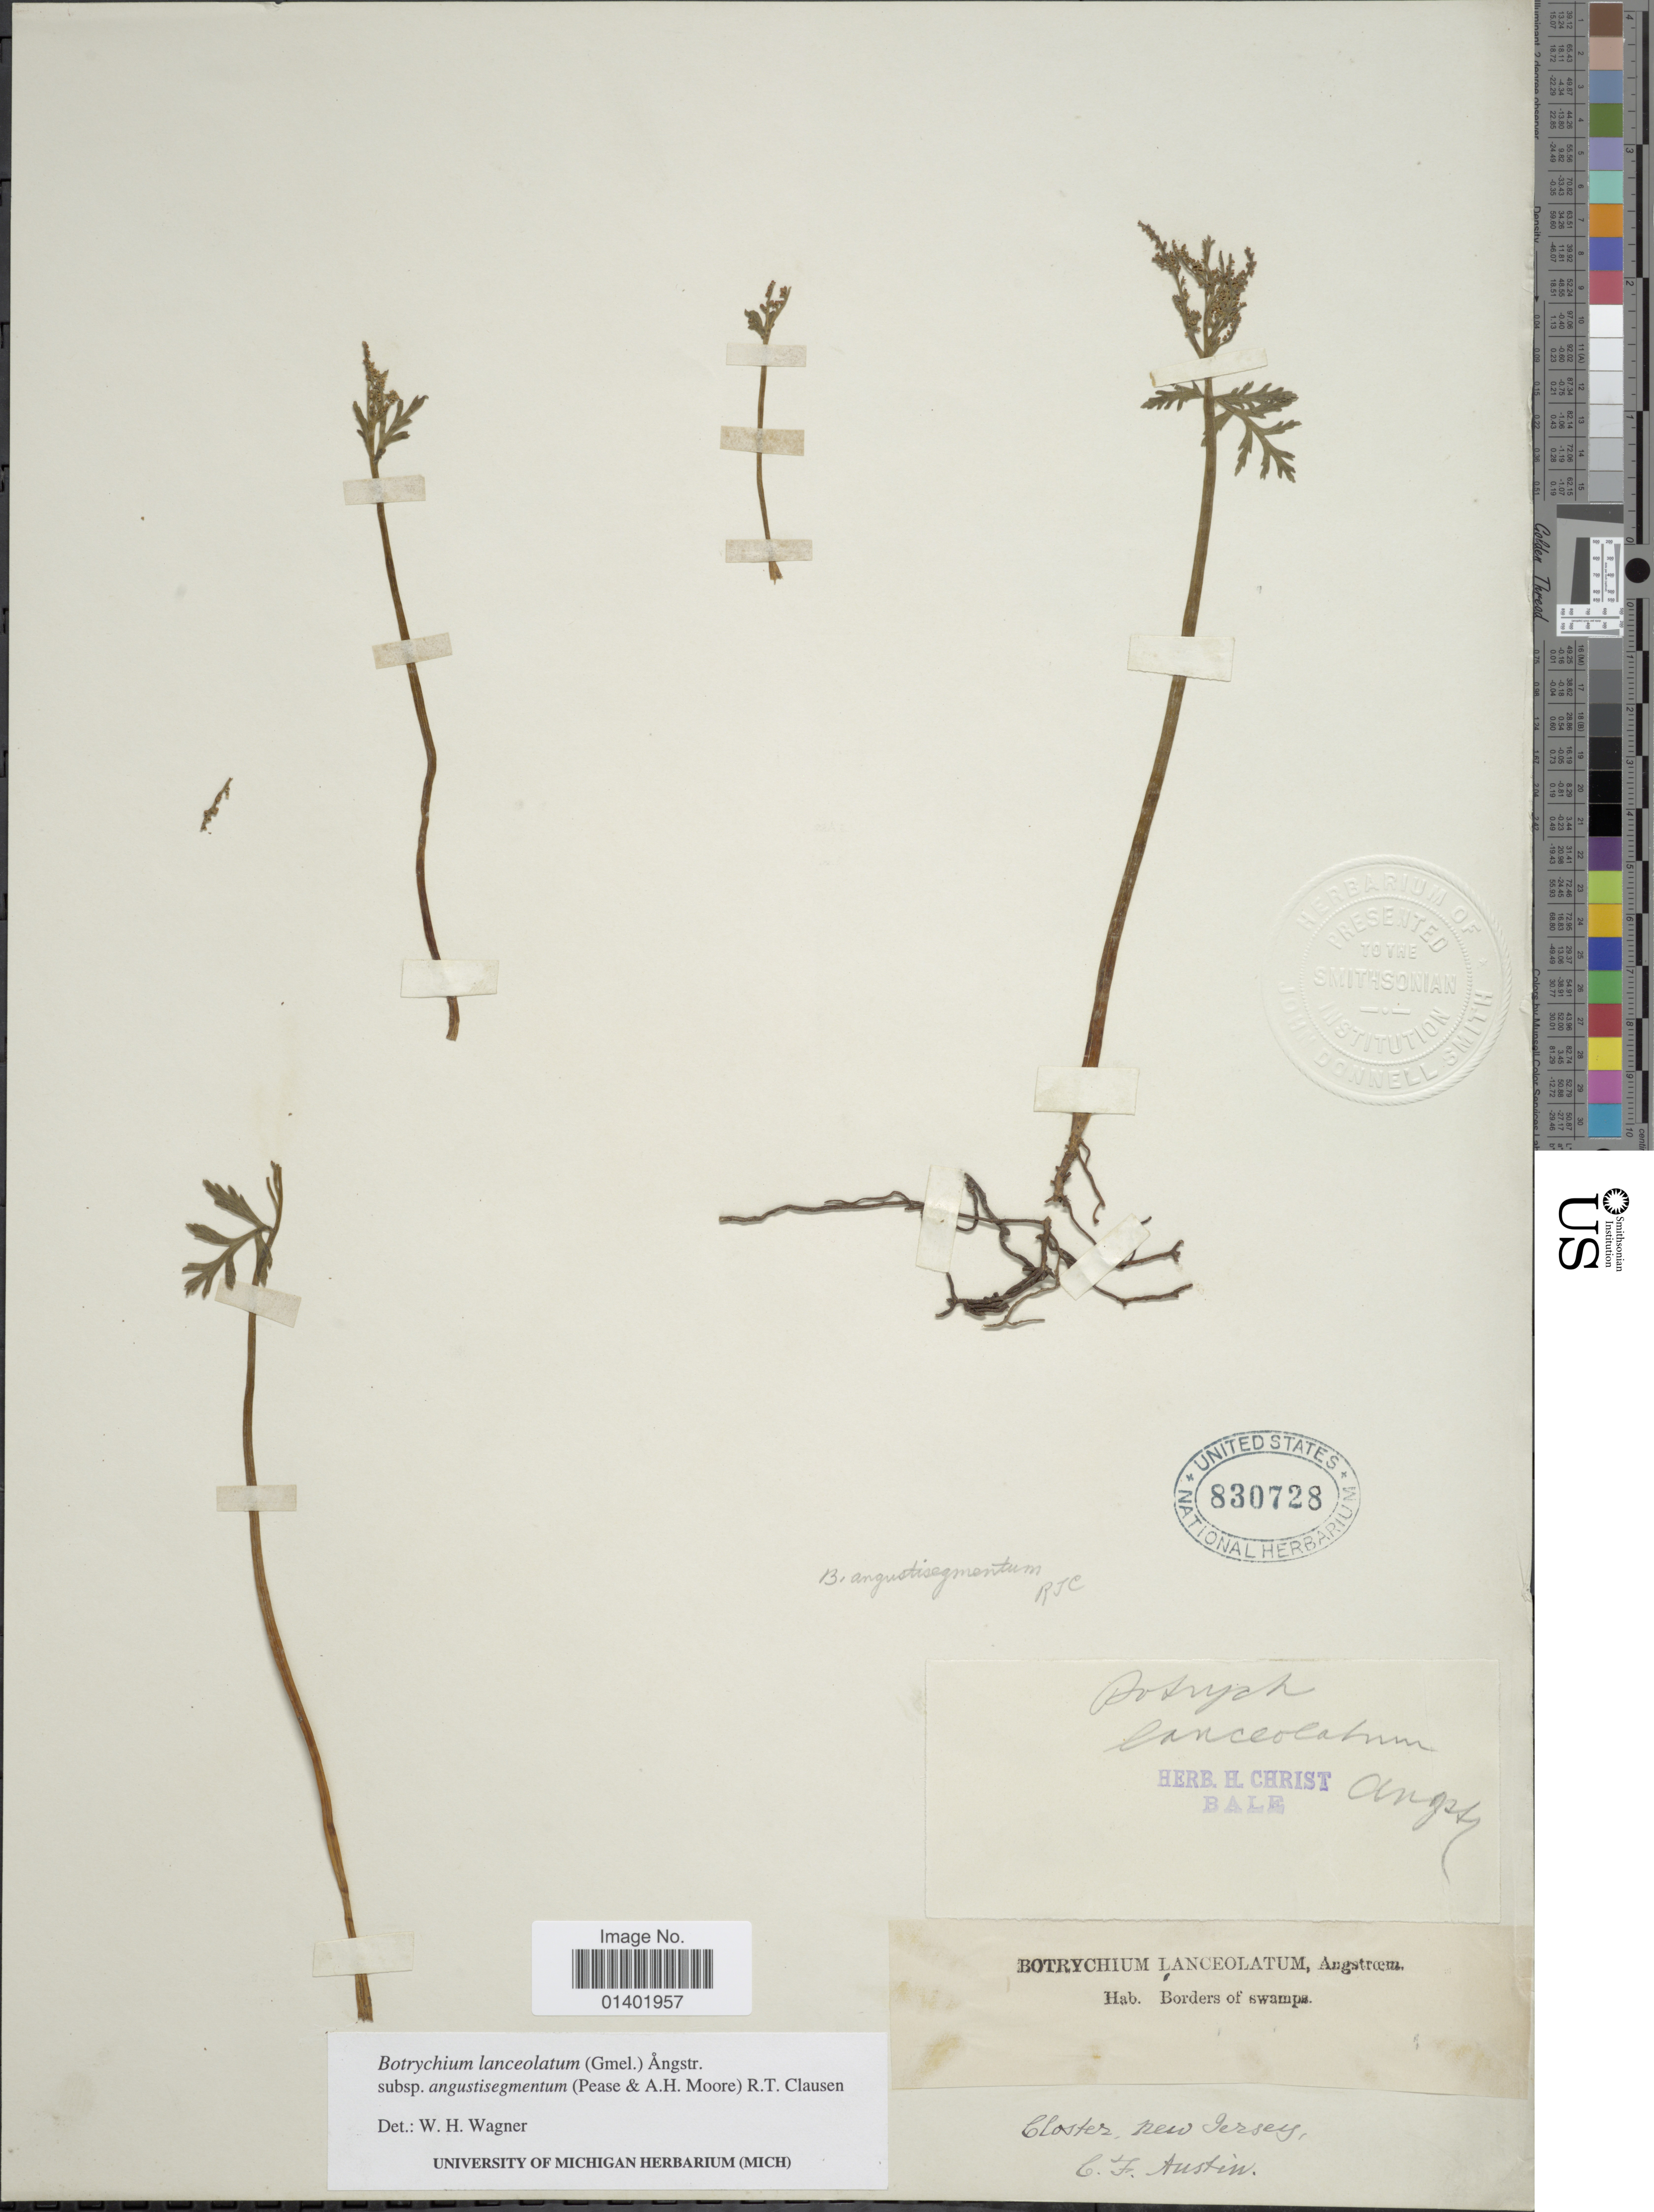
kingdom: Plantae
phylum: Tracheophyta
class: Polypodiopsida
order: Ophioglossales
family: Ophioglossaceae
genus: Botrychium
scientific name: Botrychium lanceolatum subsp. angustisegmentum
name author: (Pease & A.H. Moore) R.T. Clausen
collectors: C. F. Austin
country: United States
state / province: New Jersey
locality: Closter, Borders of swamps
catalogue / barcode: US 830728